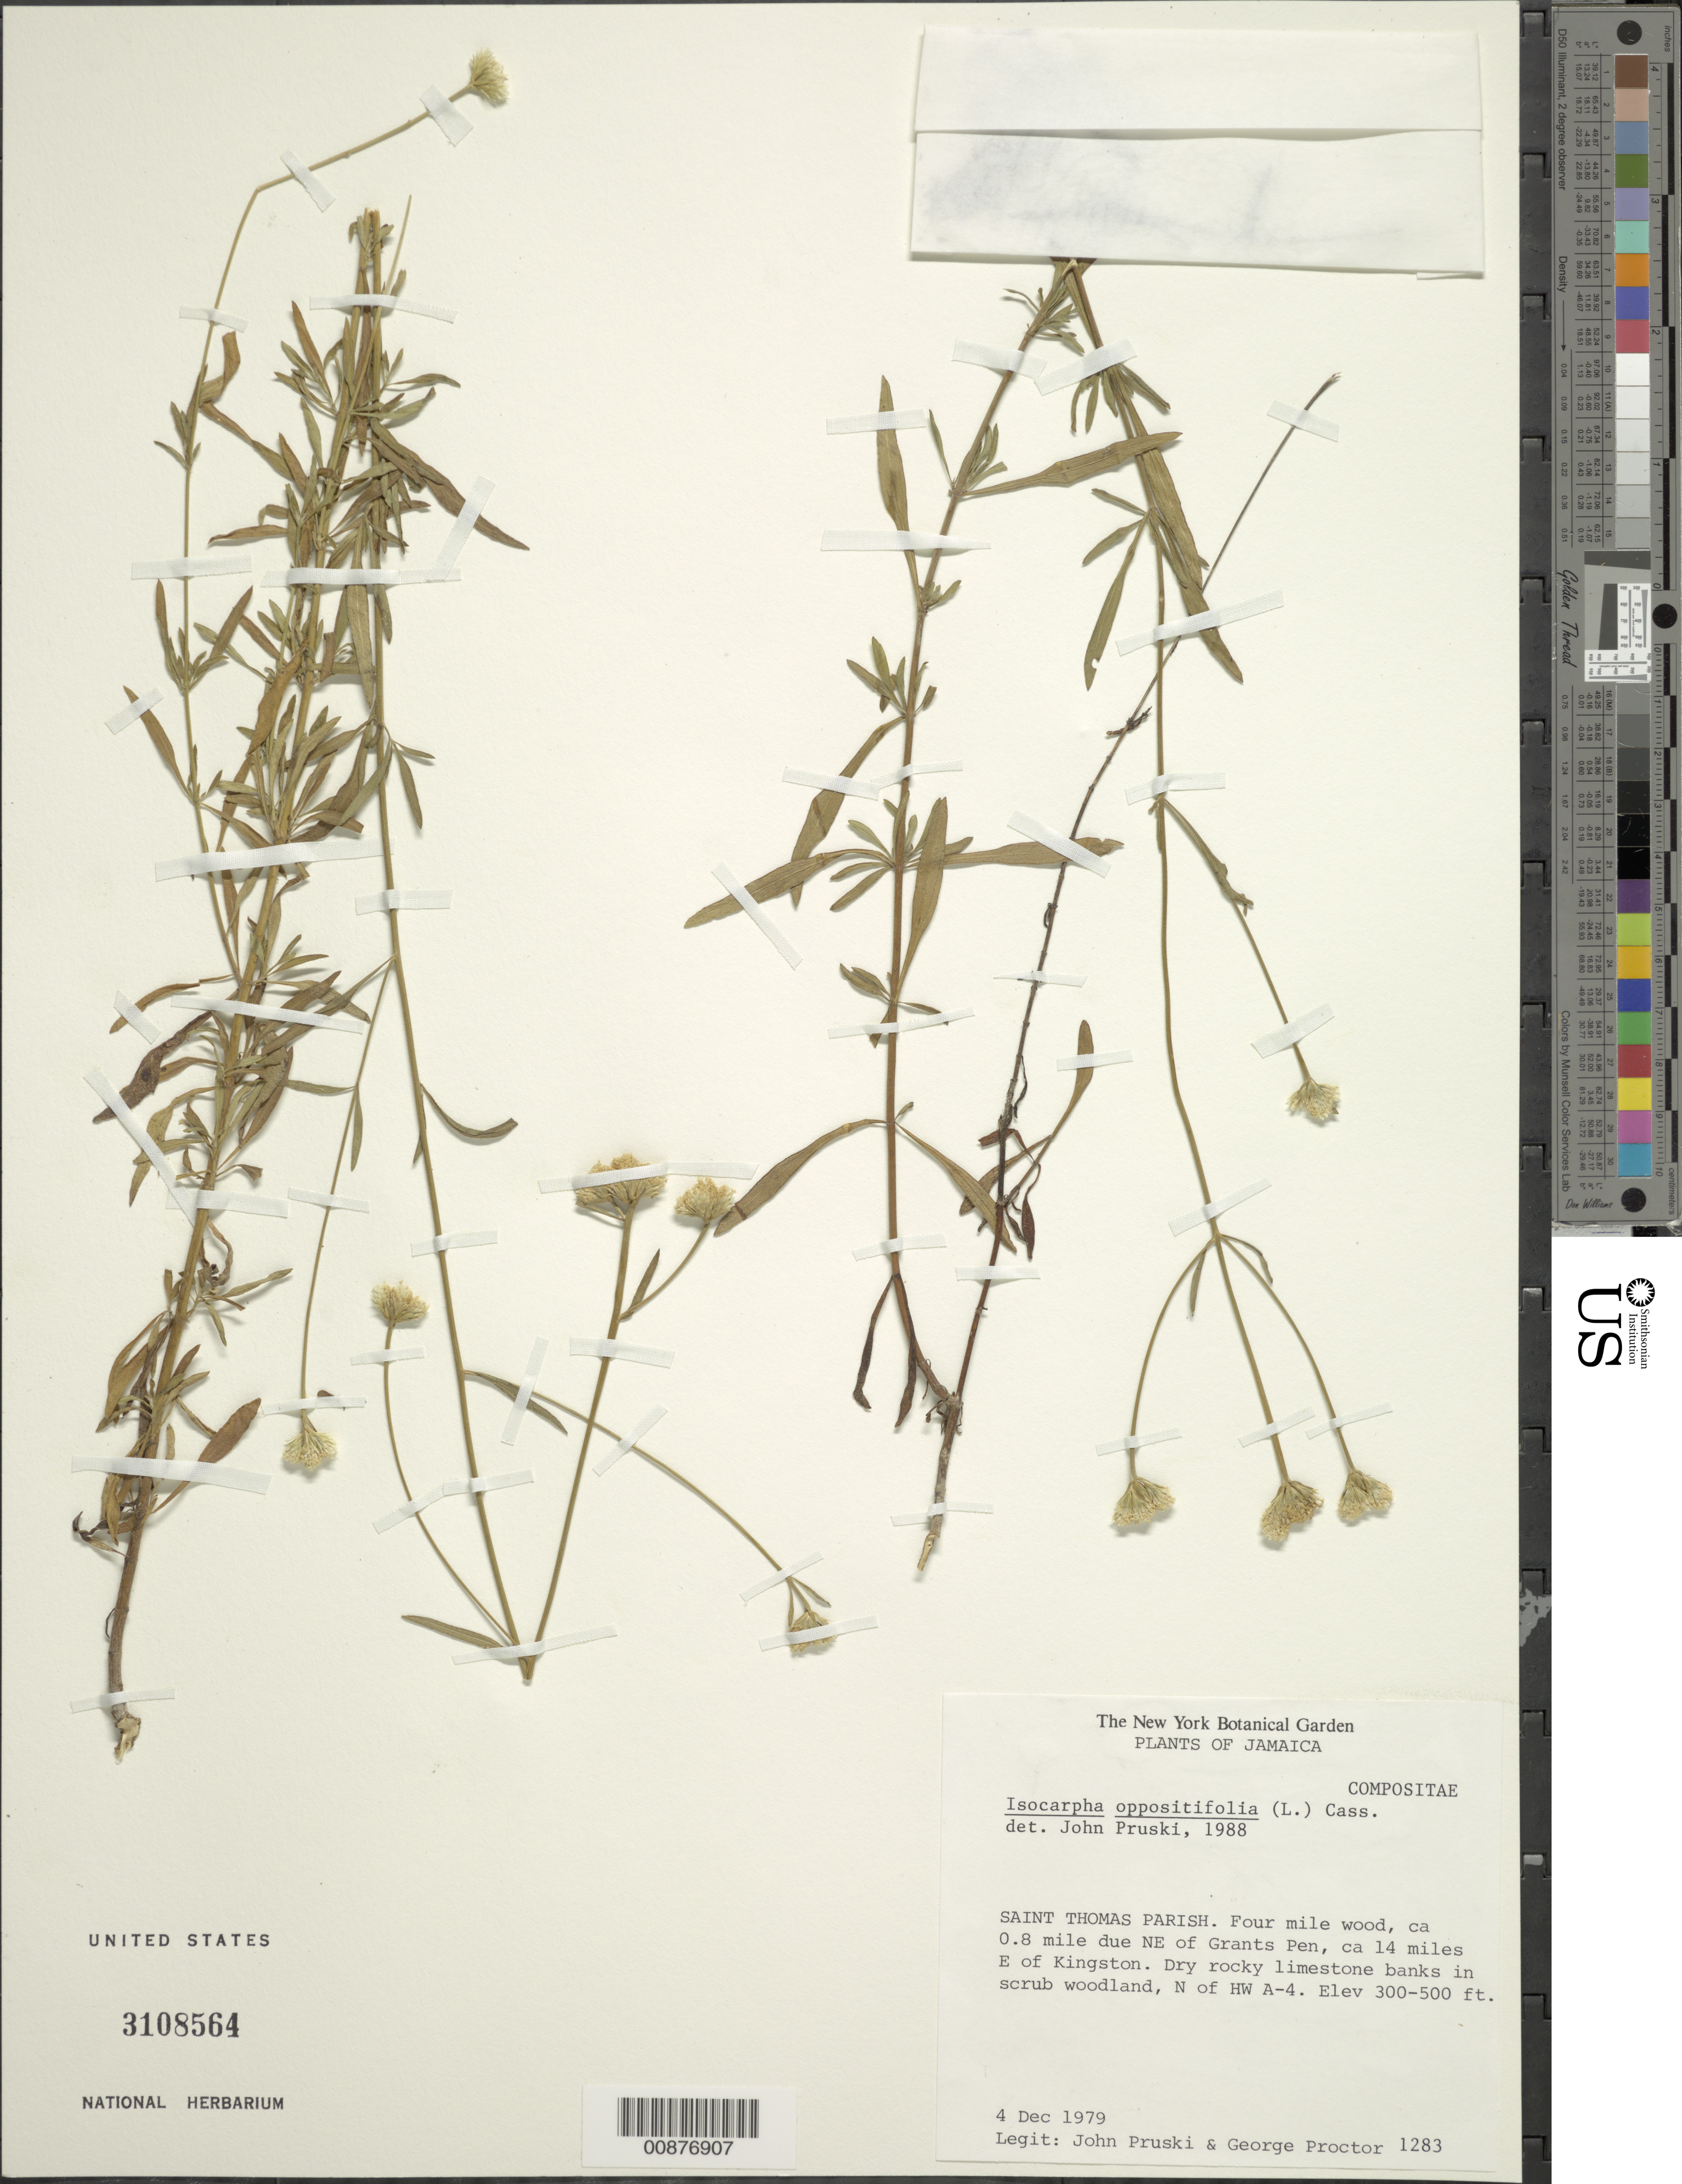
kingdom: Plantae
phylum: Tracheophyta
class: Magnoliopsida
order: Asterales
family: Asteraceae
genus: Isocarpha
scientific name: Isocarpha oppositifolia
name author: (L.) Cass.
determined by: Pruski, J. F.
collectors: J. F. Pruski & G. R. Proctor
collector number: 1283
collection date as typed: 04 Dec 1979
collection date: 1979-12-04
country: Jamaica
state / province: Saint Thomas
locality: Four mile wood, ca. 0.8 mile due NE of Grants Pen, ca. 14 miles E of Kingston; N of HW A-4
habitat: Dry rocky limestone banks in scrub woodland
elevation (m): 91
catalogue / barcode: US 3108564